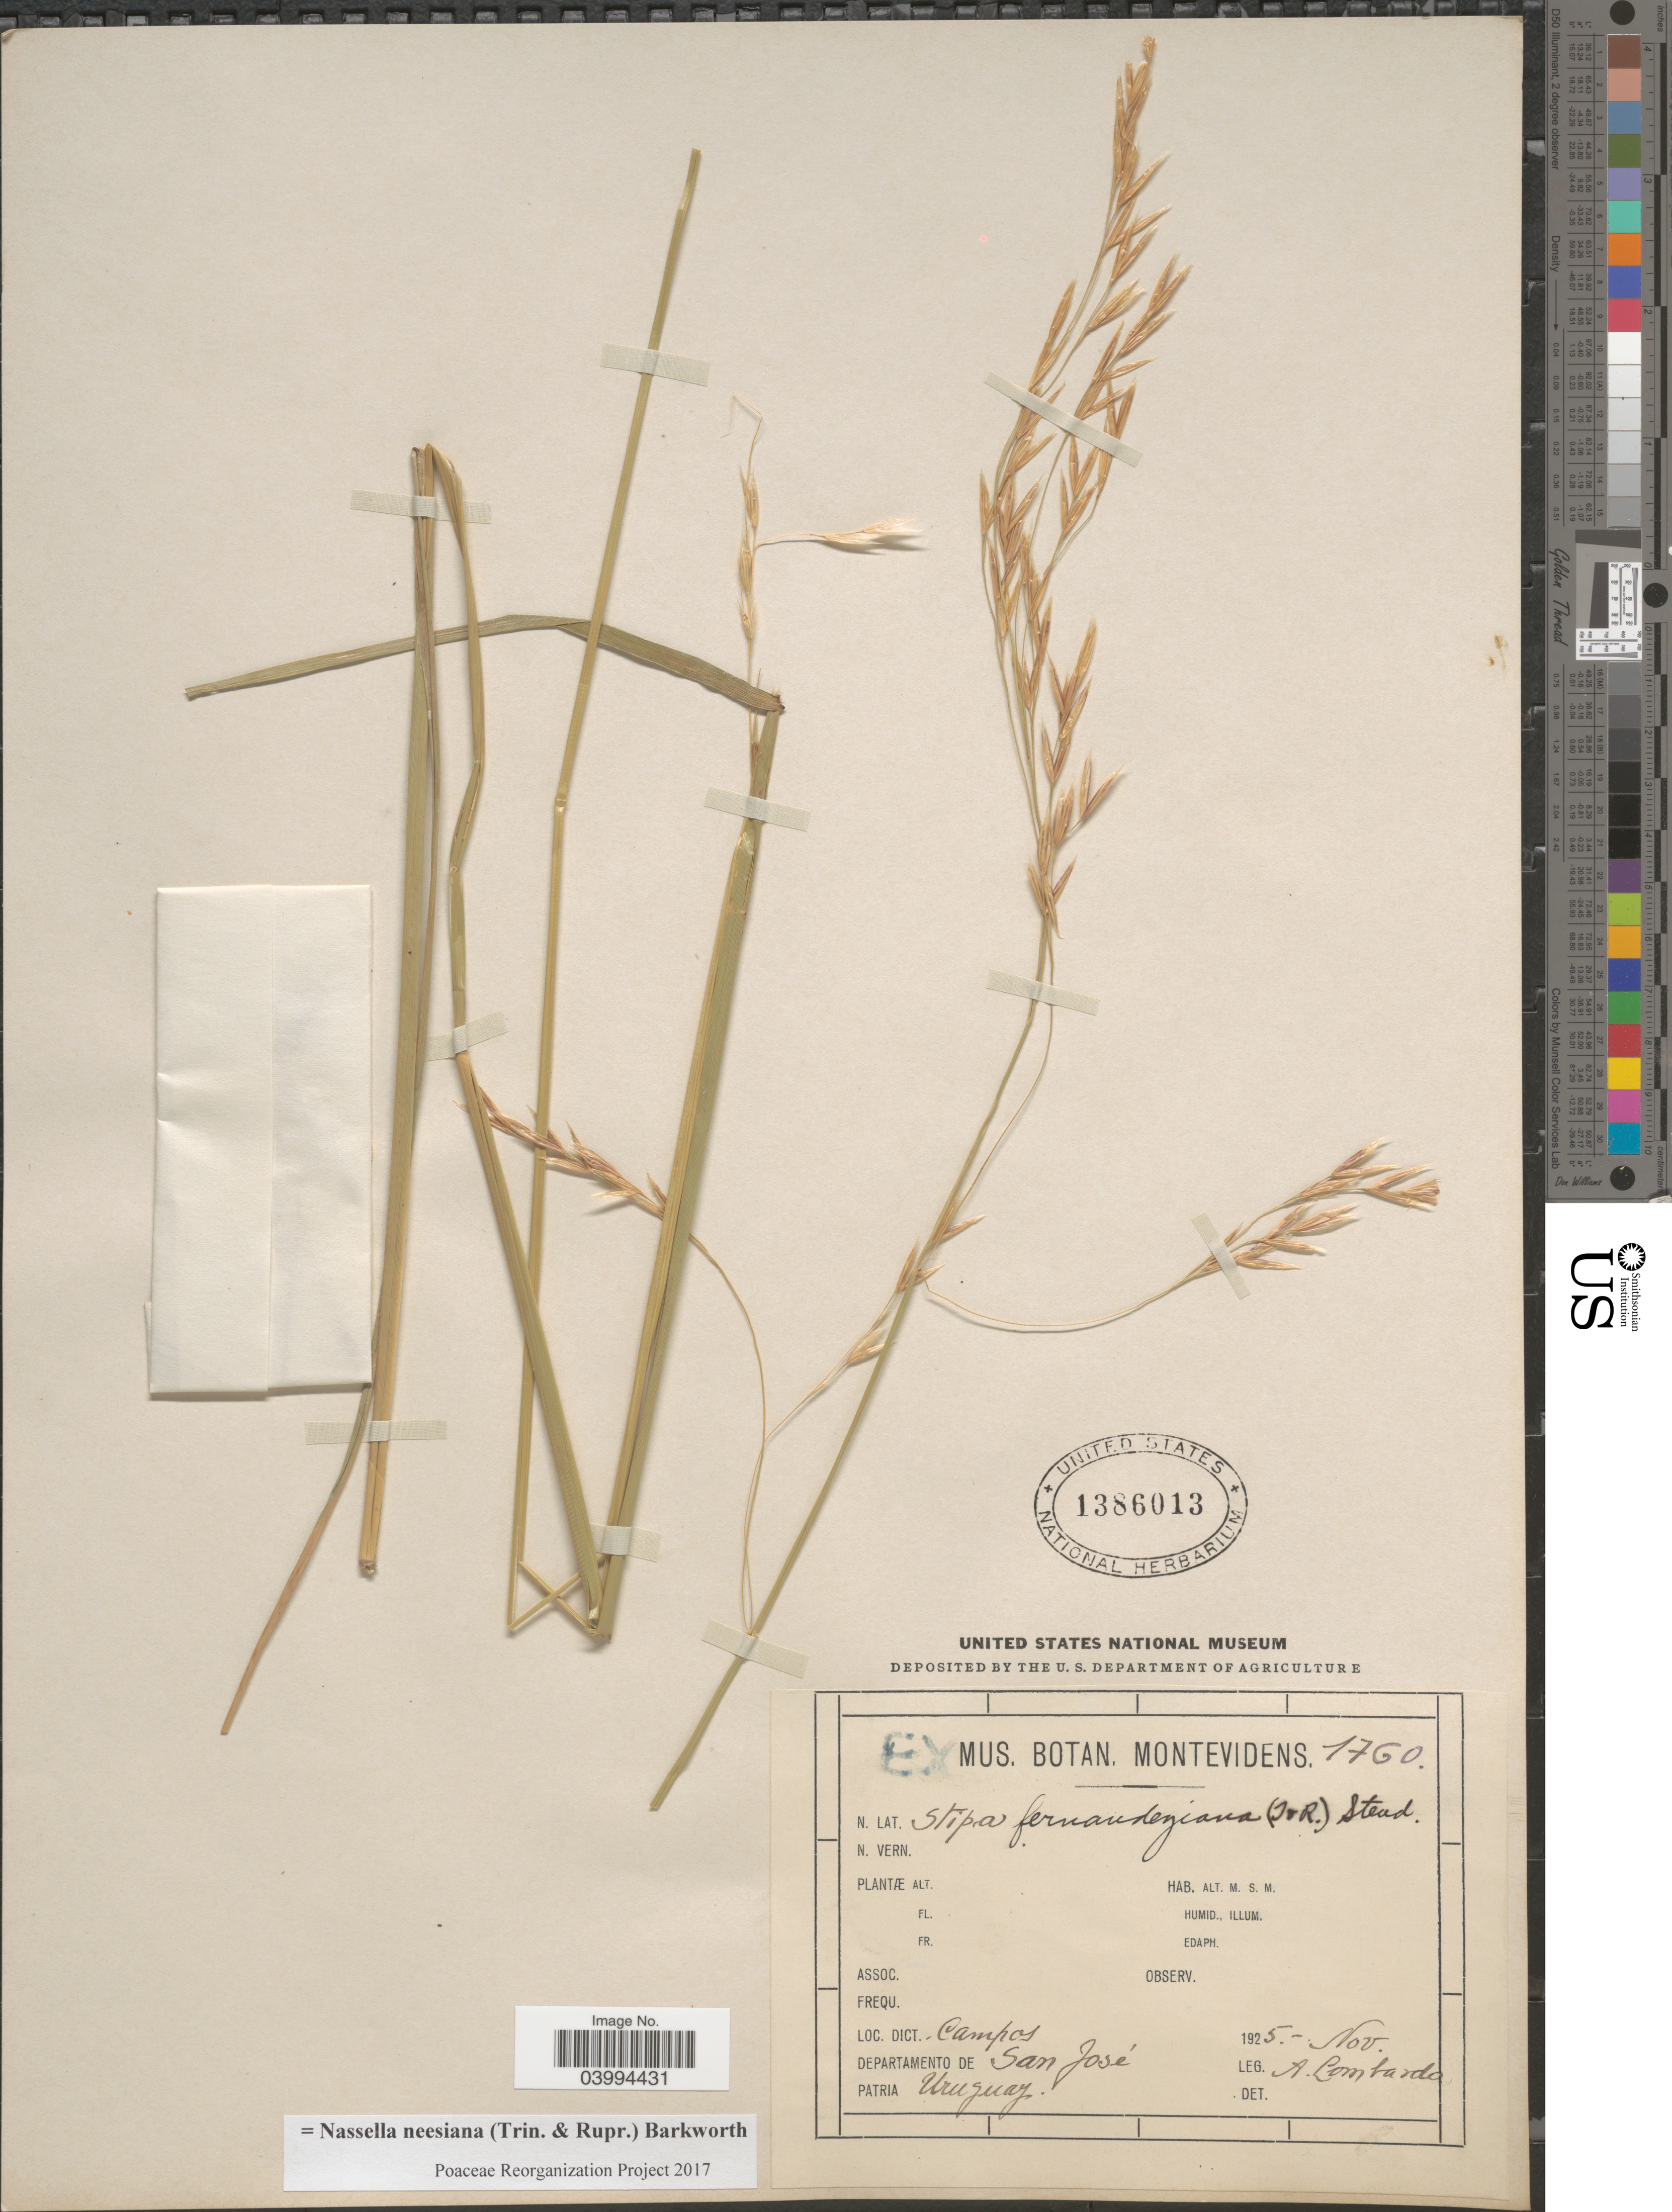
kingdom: Plantae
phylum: Tracheophyta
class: Liliopsida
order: Poales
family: Poaceae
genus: Nassella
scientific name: Nassella neesiana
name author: (Trin. & Rupr.) Barkworth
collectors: A. Lombardo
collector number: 1760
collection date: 1925-11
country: Uruguay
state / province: San Jose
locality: Loc. Dict. Campos. Departamento de San José.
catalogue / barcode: US 1386013